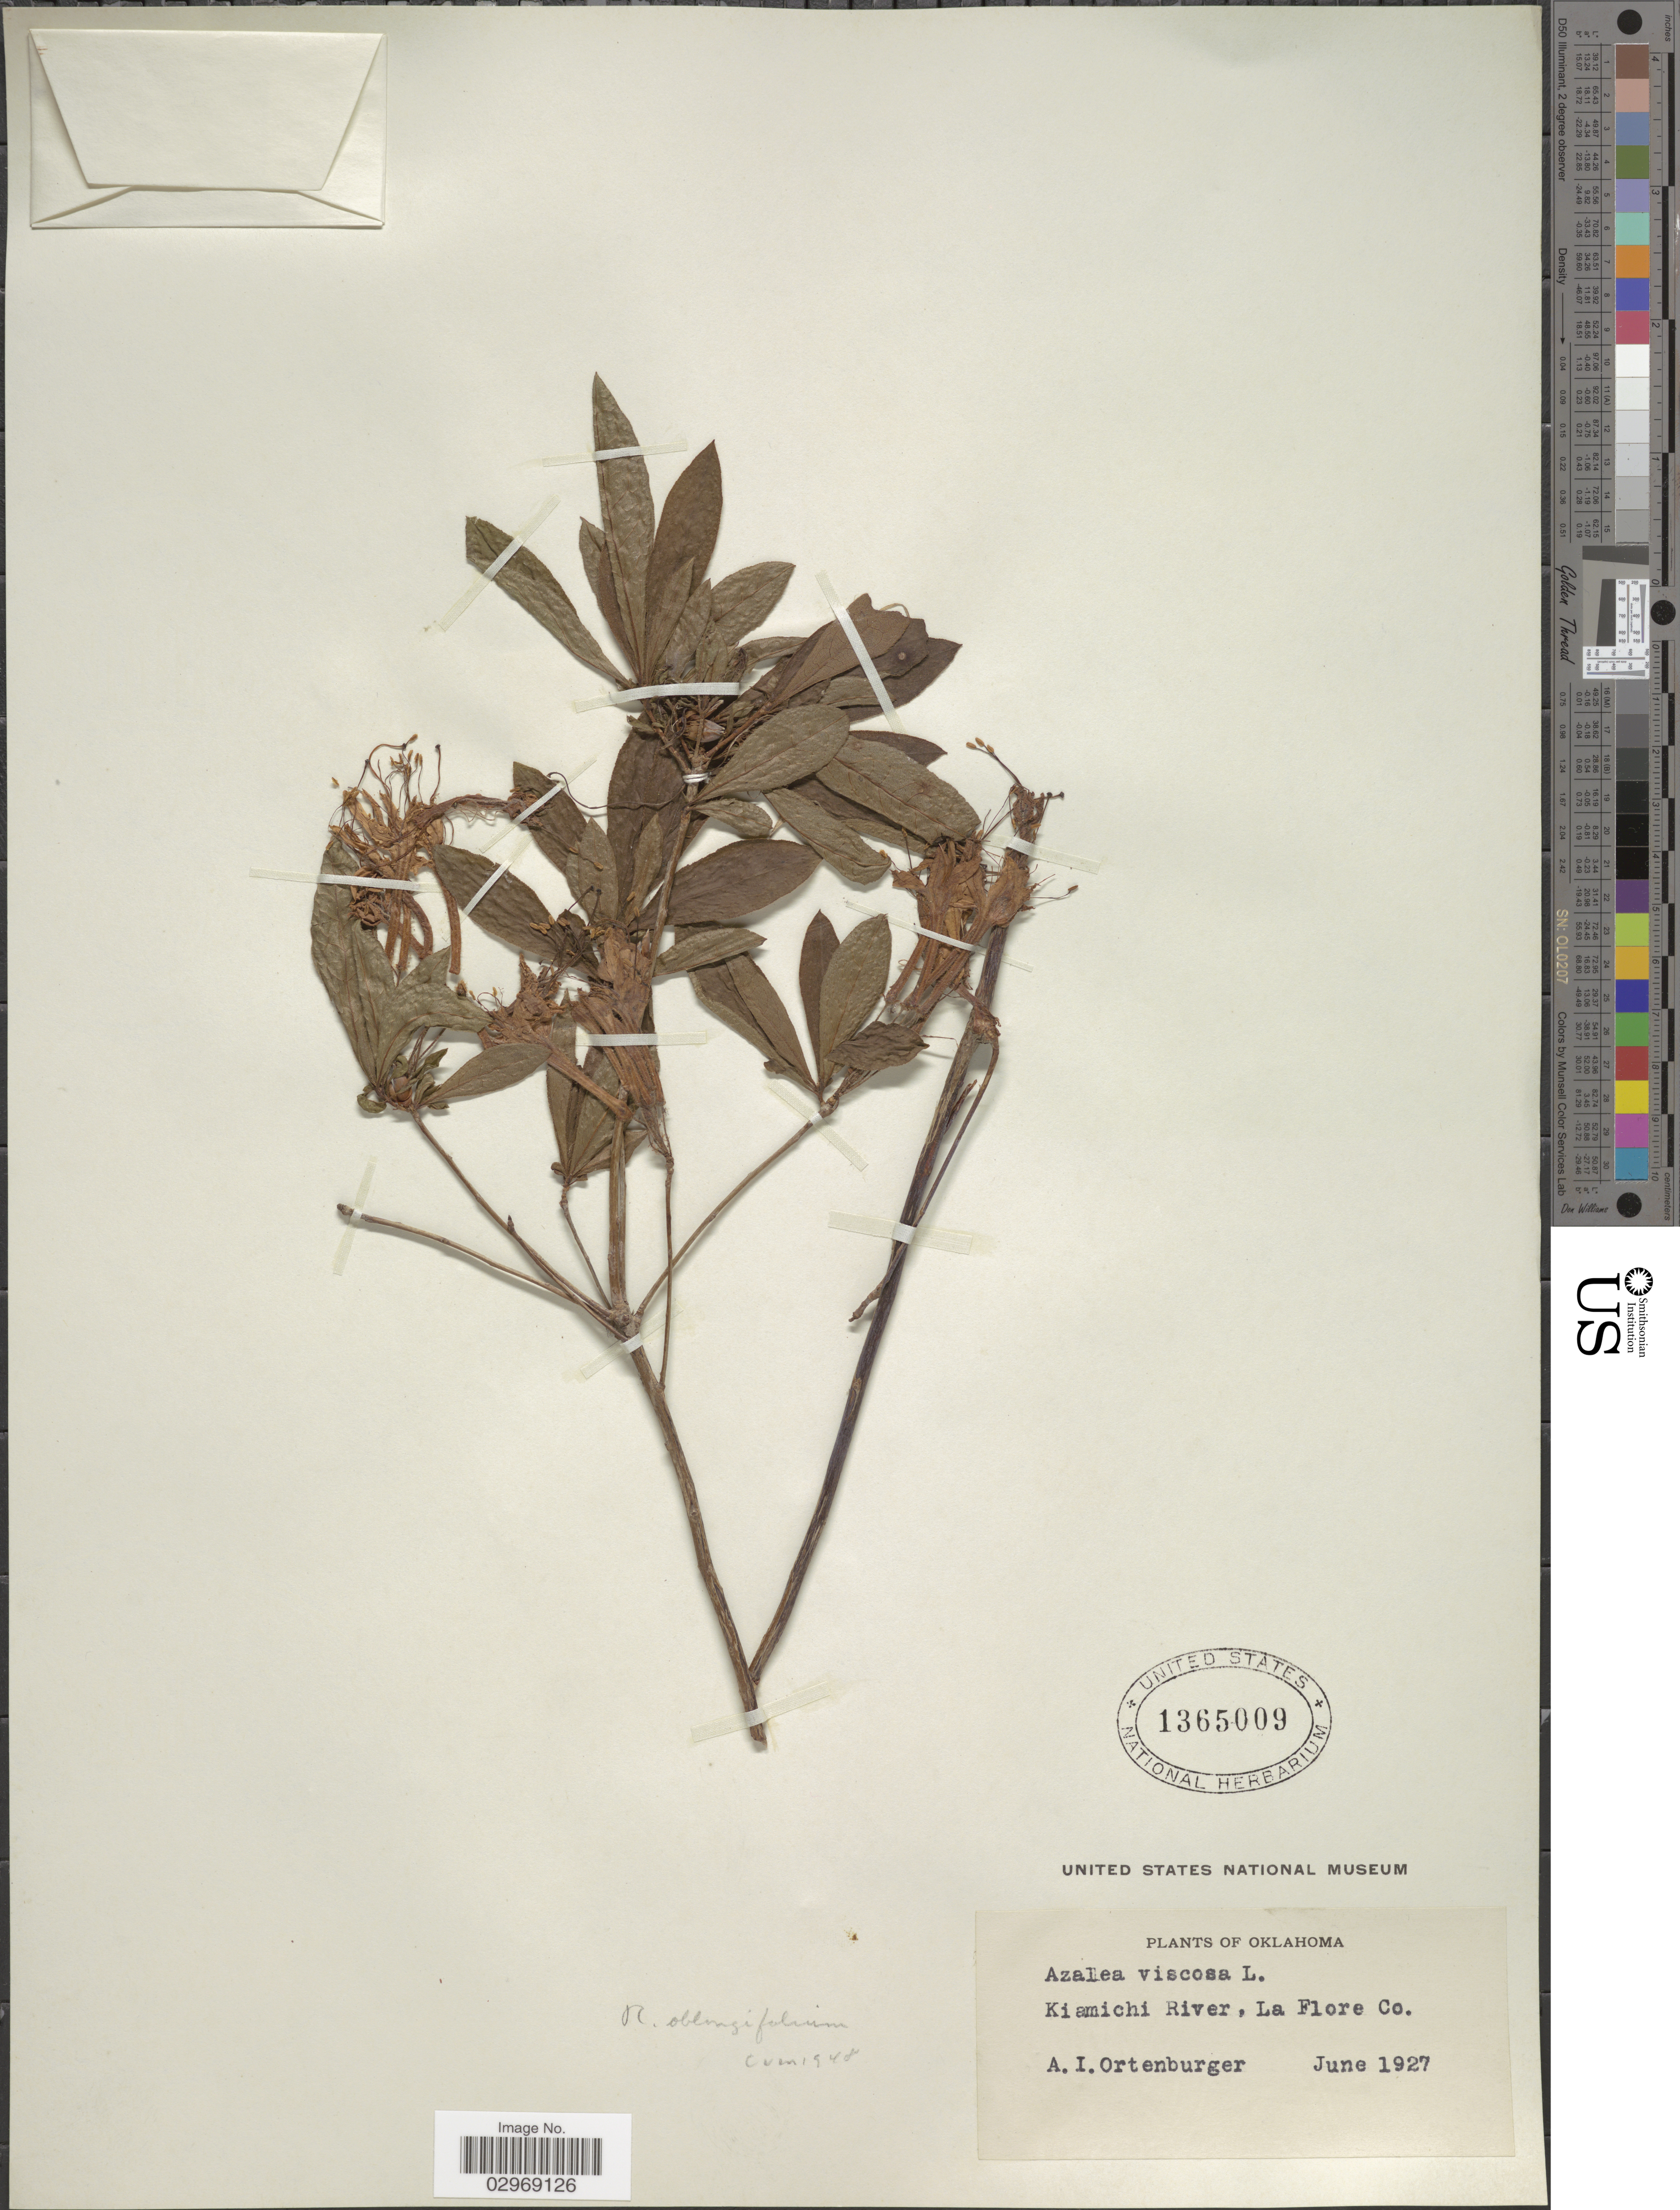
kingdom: Plantae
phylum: Tracheophyta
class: Magnoliopsida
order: Ericales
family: Ericaceae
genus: Rhododendron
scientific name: Rhododendron oblongifolium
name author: (Small) Millais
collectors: A. Ortenburger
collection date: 1927-06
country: United States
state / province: Oklahoma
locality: Kiamichi River, La Flore Co.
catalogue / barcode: US 1365009